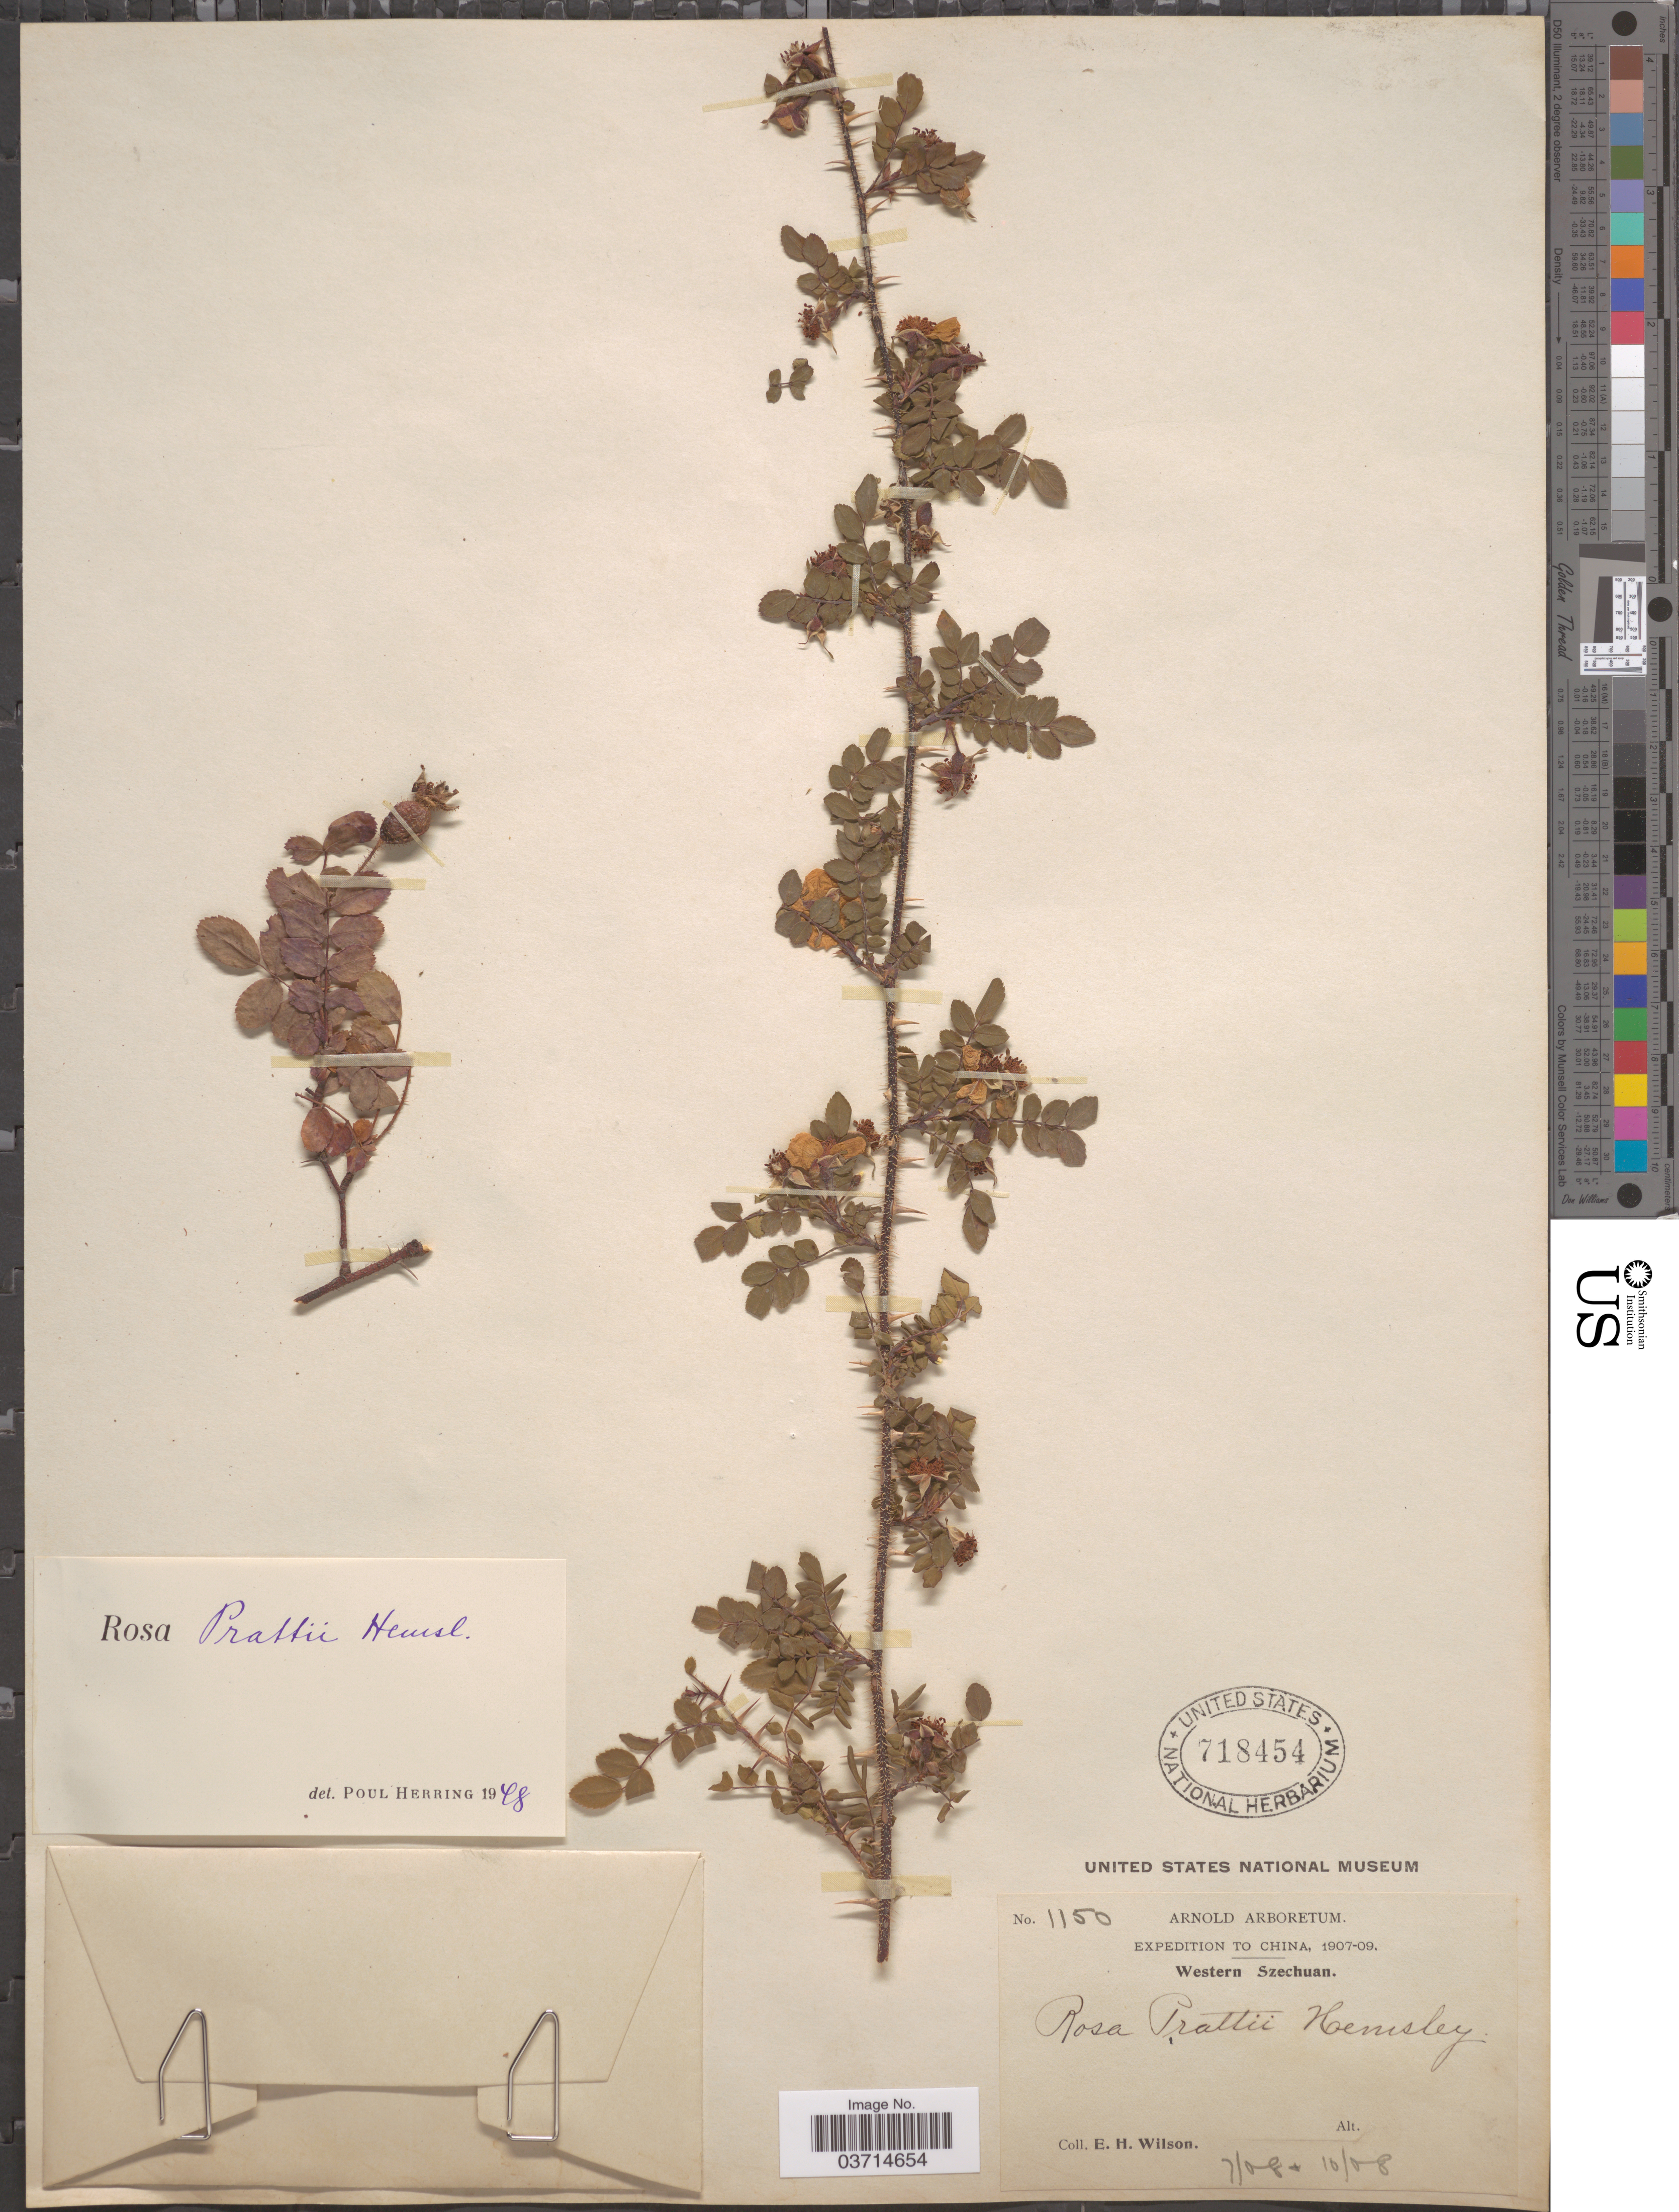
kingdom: Plantae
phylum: Tracheophyta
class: Magnoliopsida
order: Rosales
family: Rosaceae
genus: Rosa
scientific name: Rosa prattii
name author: Hemsl.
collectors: E. Wilson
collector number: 1150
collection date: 1908-07/1908-10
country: China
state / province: Sichuan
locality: Western Szechuan.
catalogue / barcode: US 718454